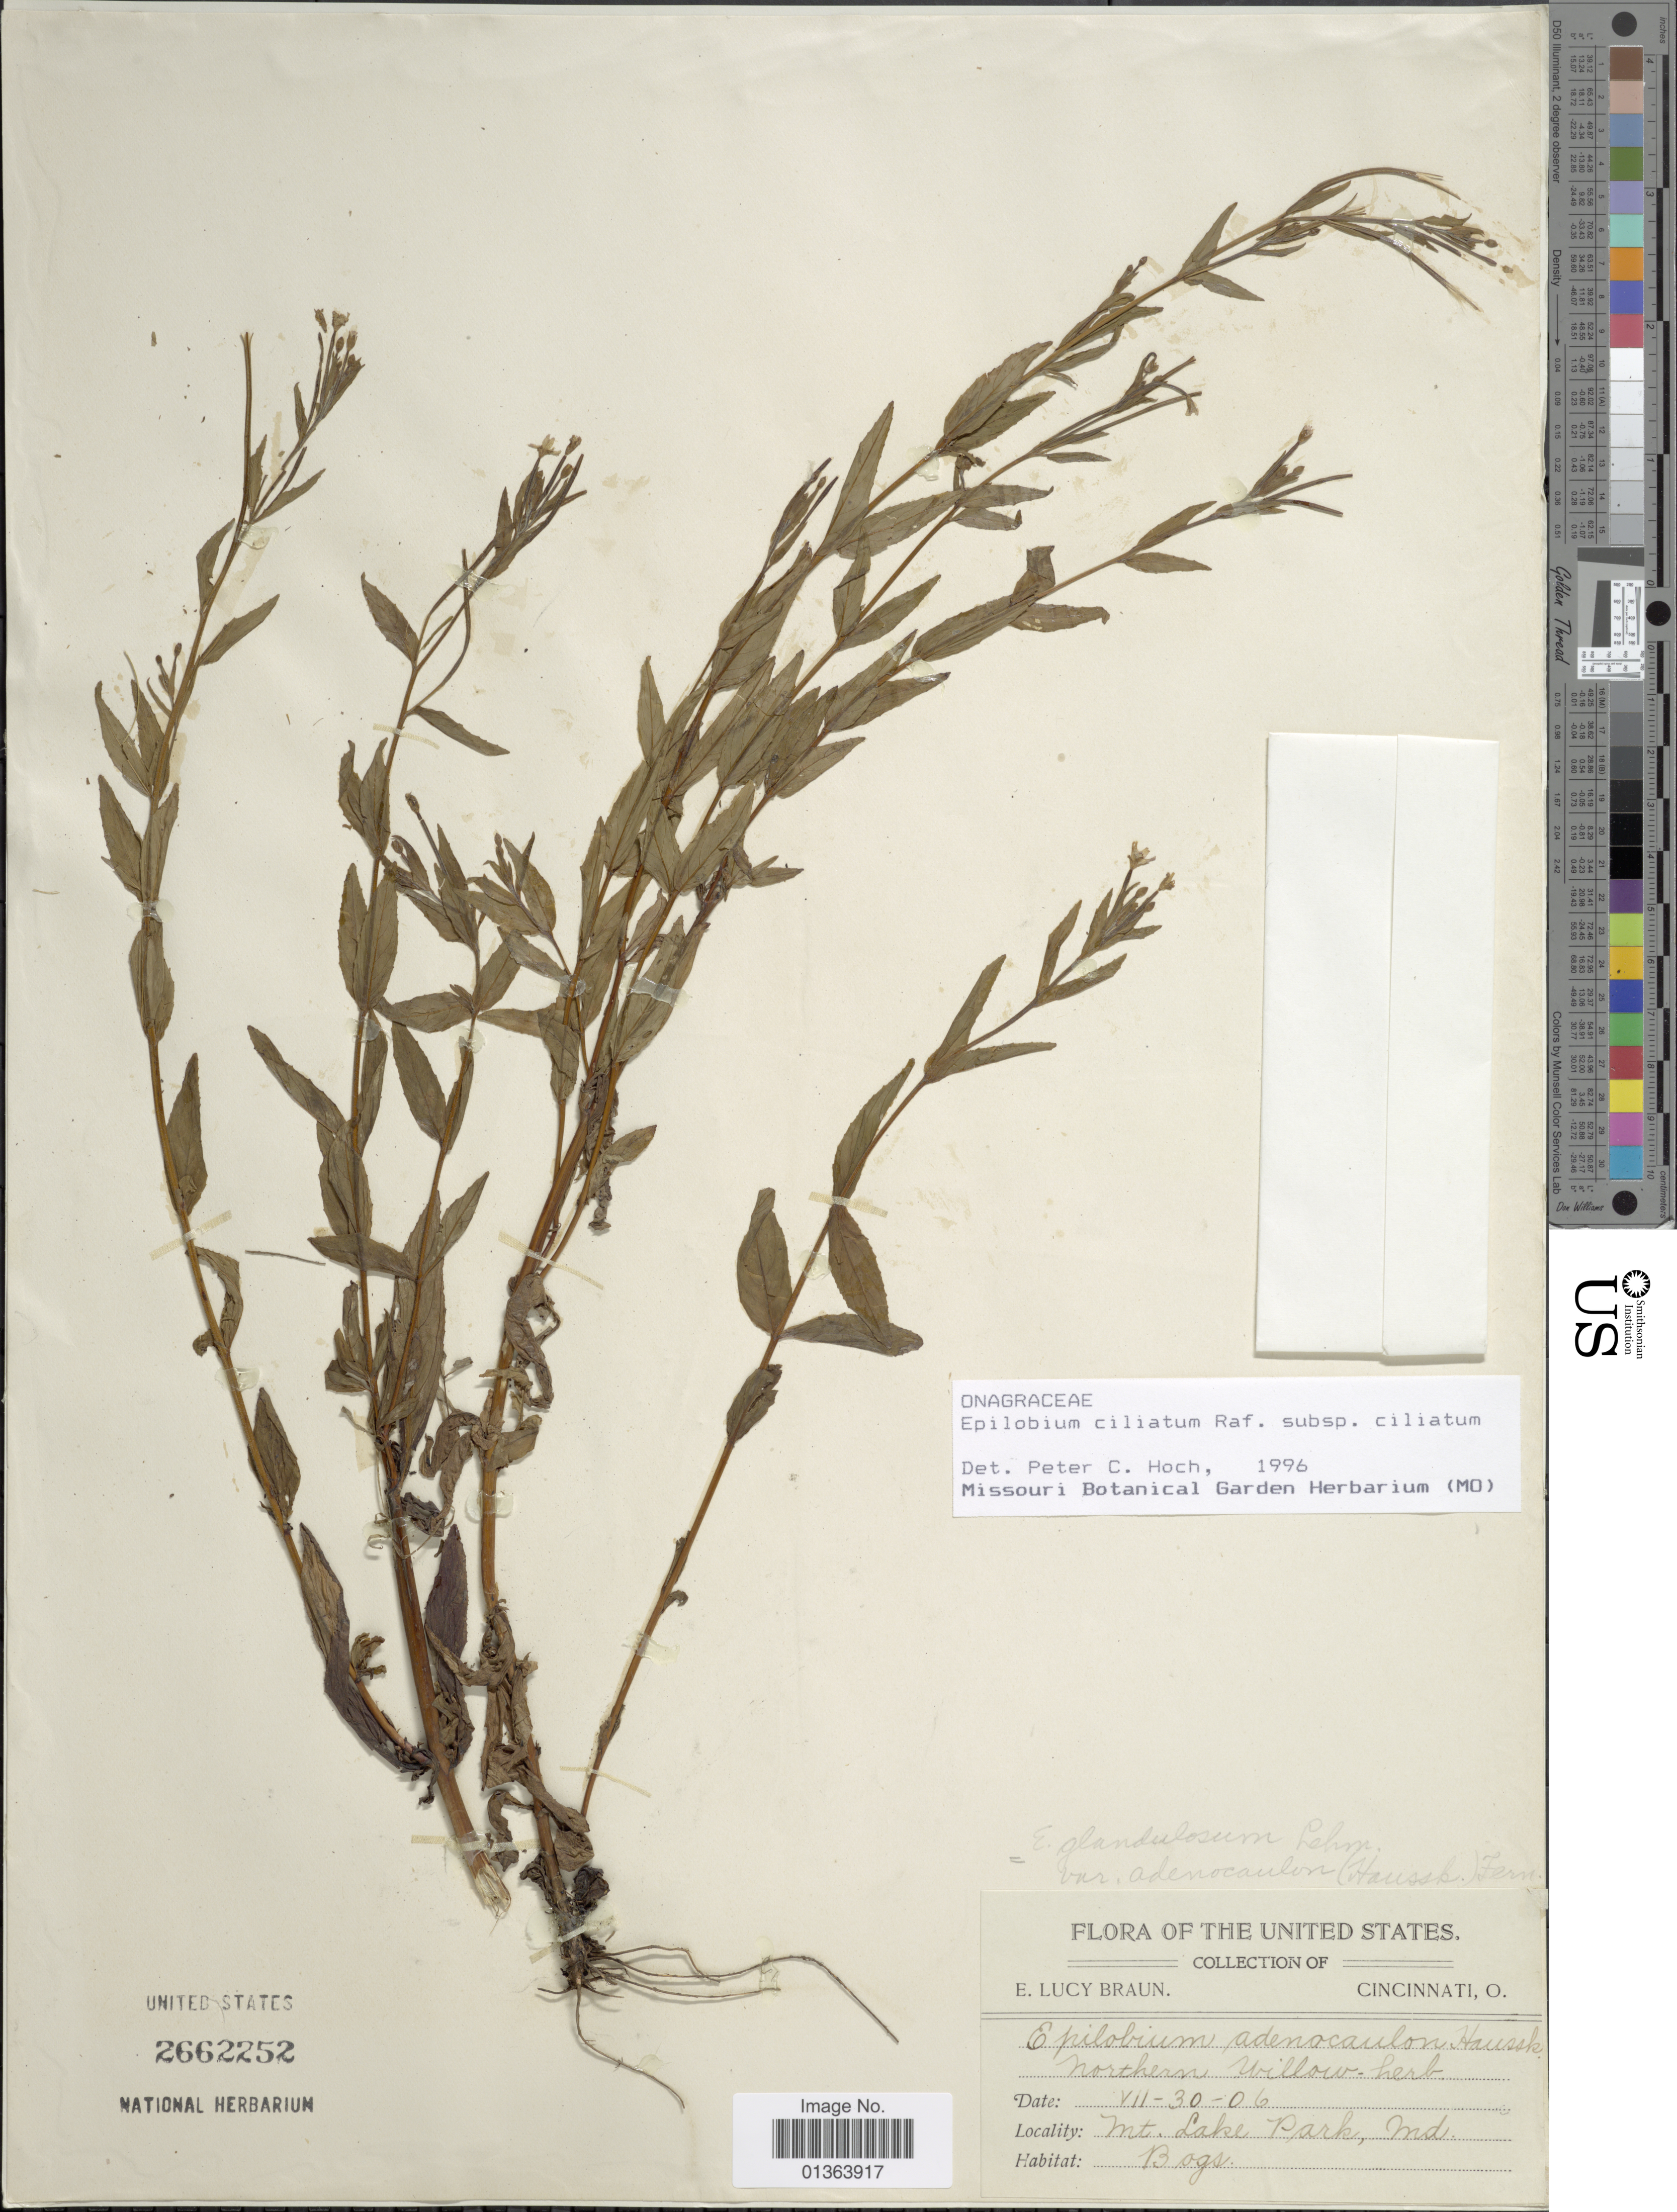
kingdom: Plantae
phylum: Tracheophyta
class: Magnoliopsida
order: Myrtales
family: Onagraceae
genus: Epilobium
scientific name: Epilobium ciliatum subsp. ciliatum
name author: Raf.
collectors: E. L. Braun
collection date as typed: Transcribed d/m/y: 30/7/6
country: Canada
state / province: Ontario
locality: Mt. Lake Park, Md.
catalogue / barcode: US 2662252